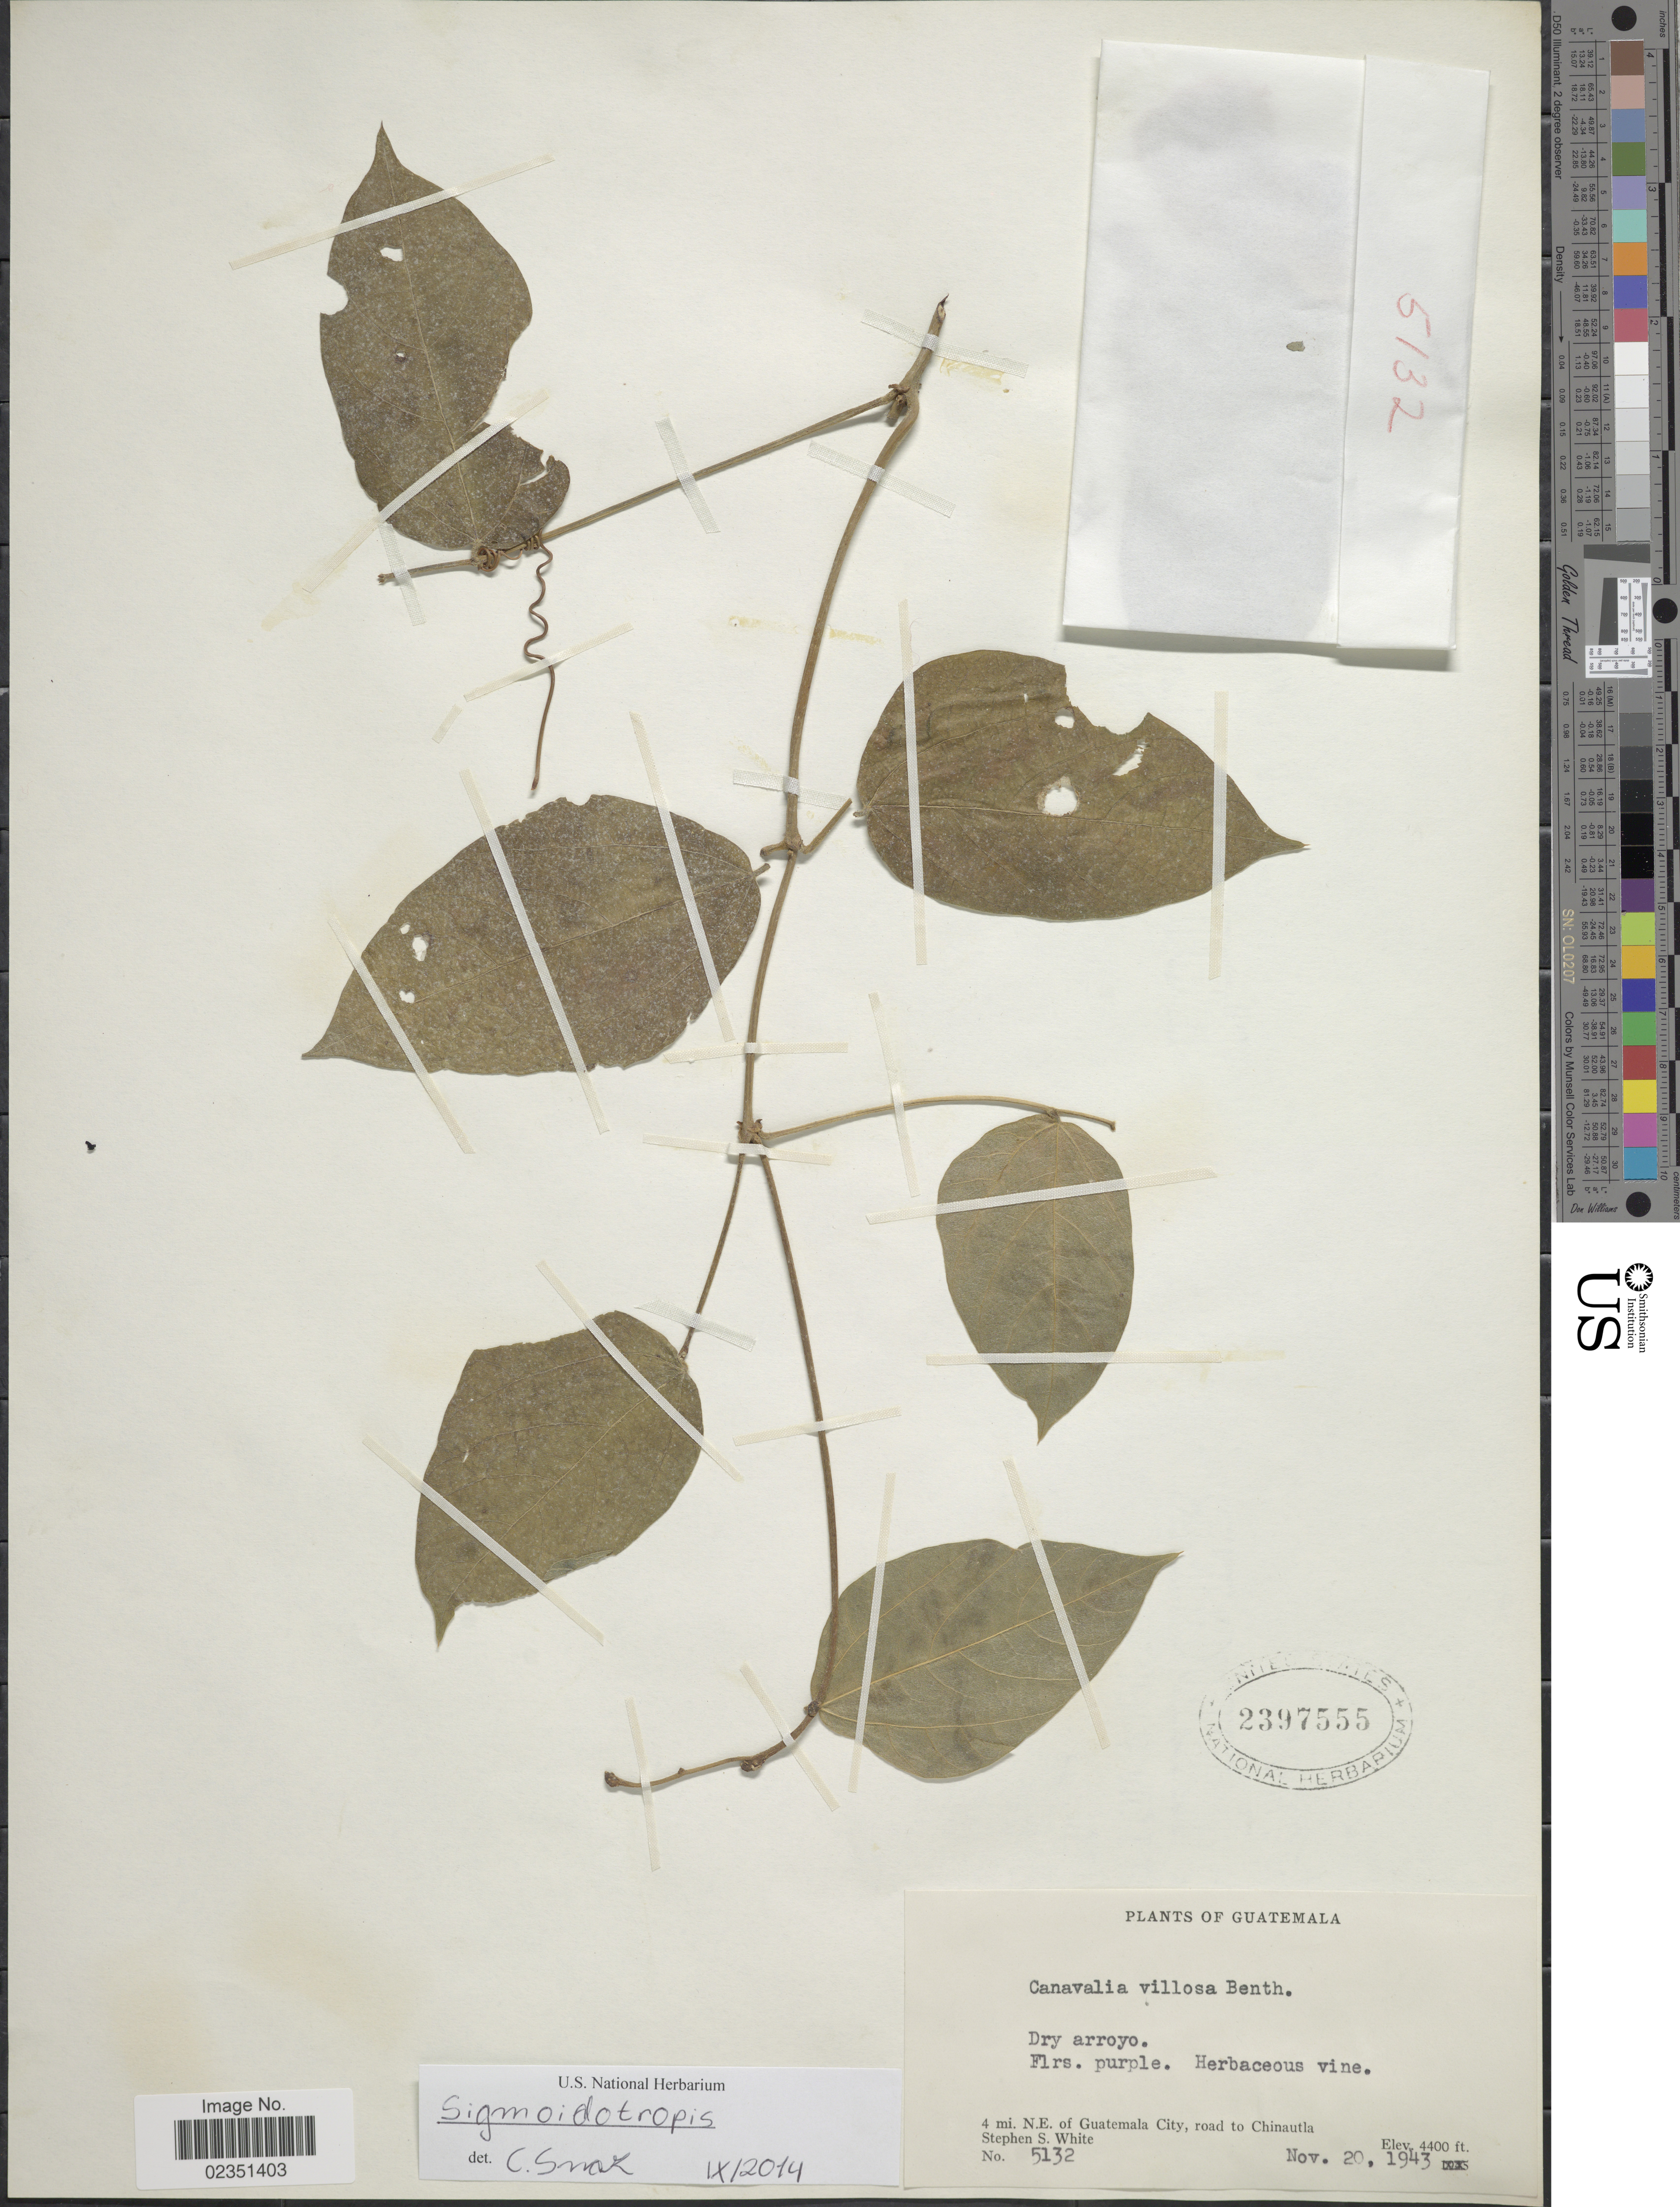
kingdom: Plantae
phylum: Tracheophyta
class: Magnoliopsida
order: Fabales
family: Fabaceae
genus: Phaseolus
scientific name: Phaseolus sp.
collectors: S. S. White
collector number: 5132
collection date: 1943-11-20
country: Guatemala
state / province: Guatemala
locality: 4 mi. N. E. of Guatemala City, road to Chinautla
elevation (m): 1341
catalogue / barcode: US 2397555